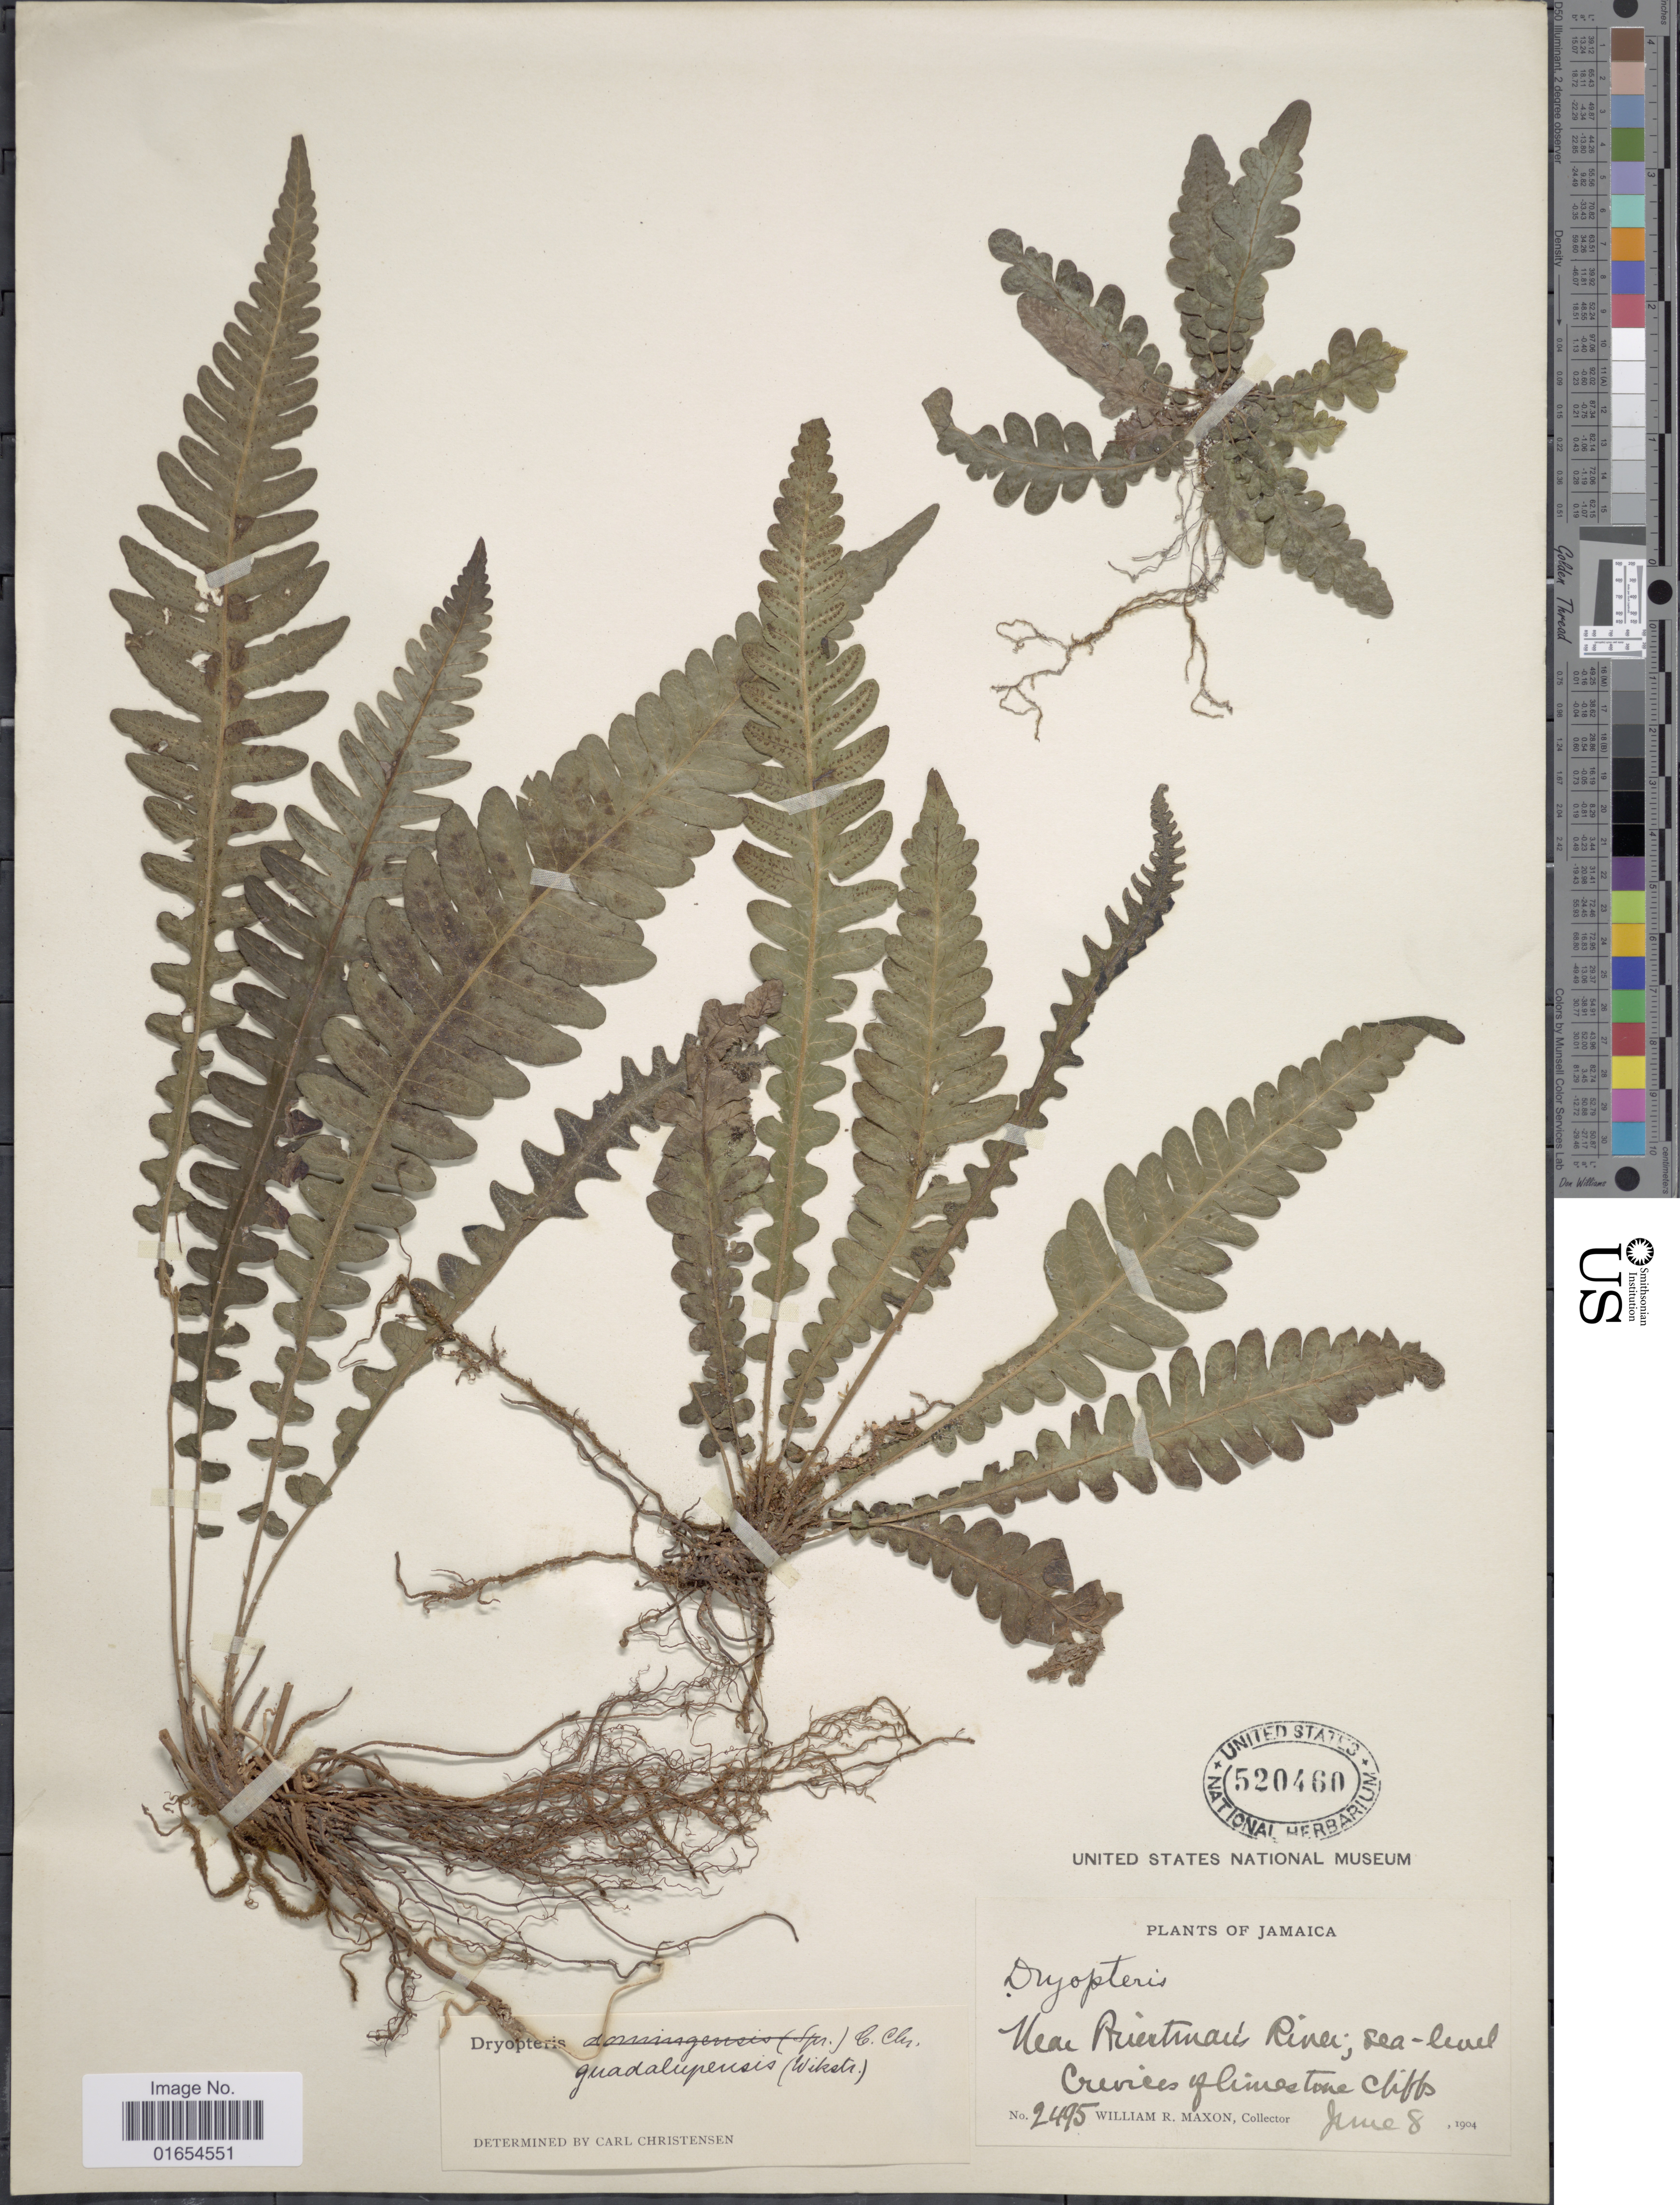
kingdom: Plantae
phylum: Tracheophyta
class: Polypodiopsida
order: Polypodiales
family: Thelypteridaceae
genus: Goniopteris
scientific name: Goniopteris guadelupensis (Wikstr.) comb. nov., ined 2015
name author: (Wikstr.)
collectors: W. R. Maxon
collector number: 2495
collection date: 1904-06-08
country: Jamaica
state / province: Portland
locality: Near Christmas River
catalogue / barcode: US 520460